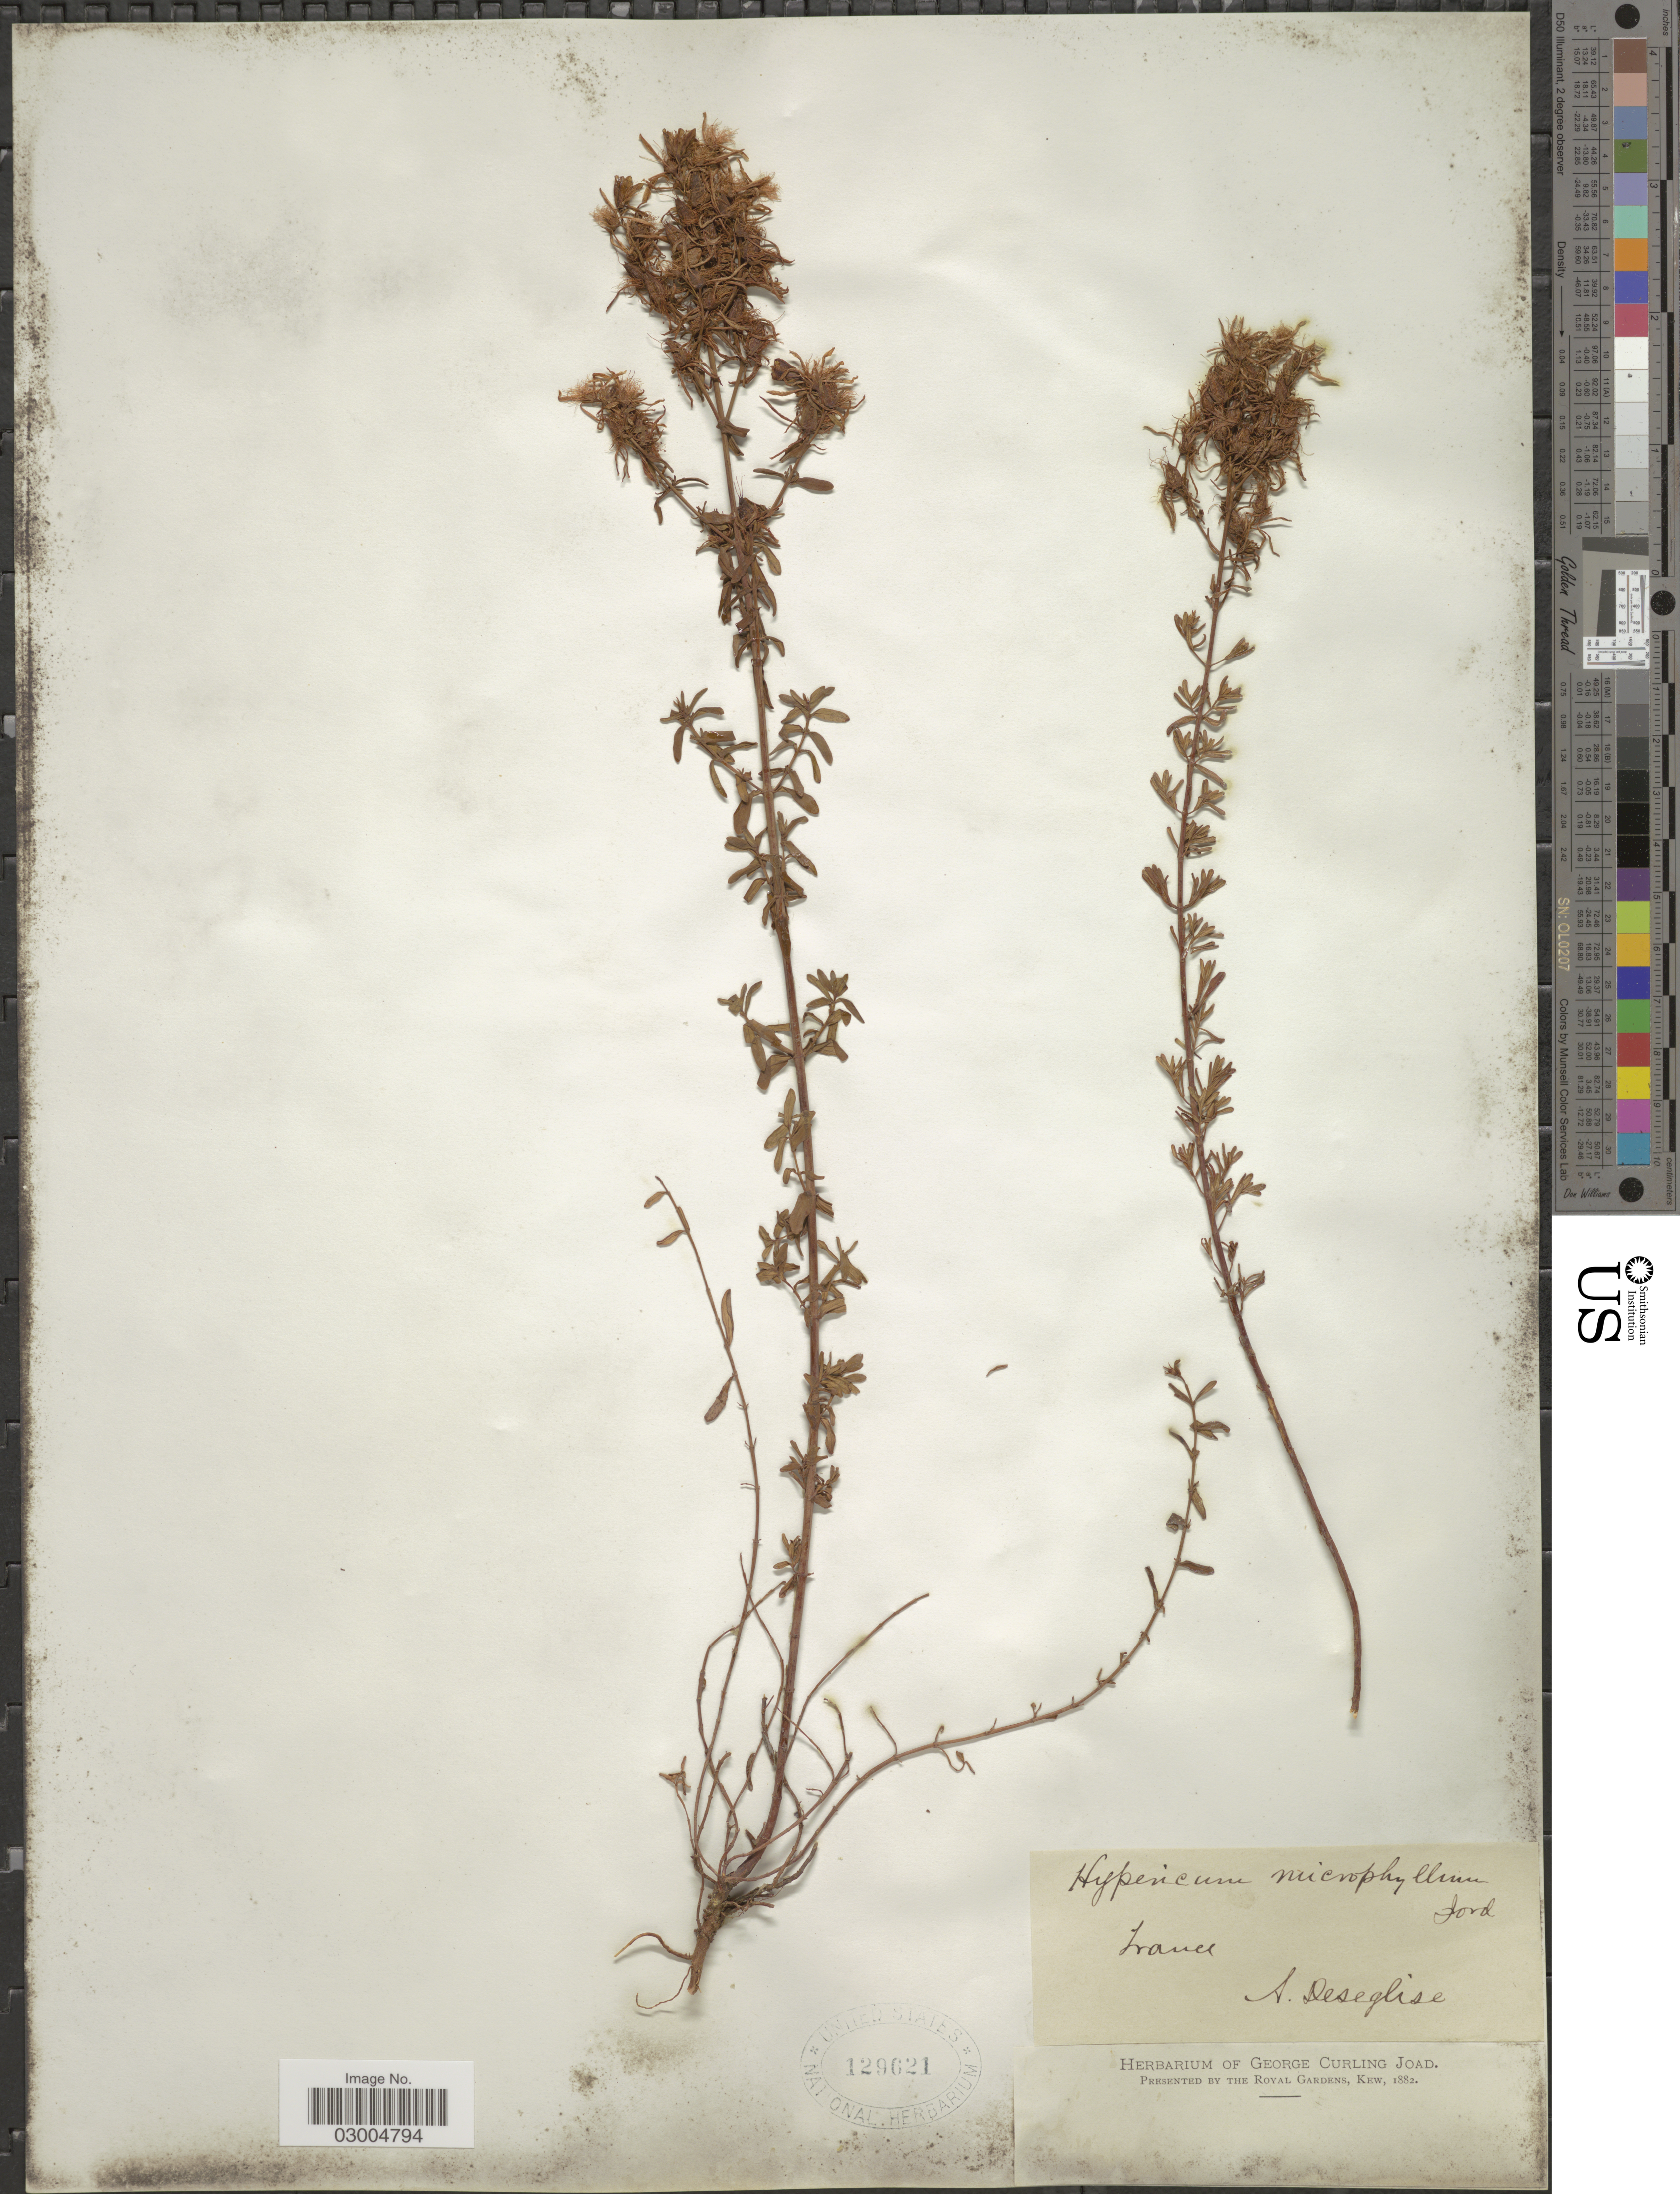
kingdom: Plantae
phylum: Tracheophyta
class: Magnoliopsida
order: Malpighiales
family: Hypericaceae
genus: Hypericum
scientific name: Hypericum microphyllum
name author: Jord.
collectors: A. Deseglise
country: France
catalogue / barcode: US 129621